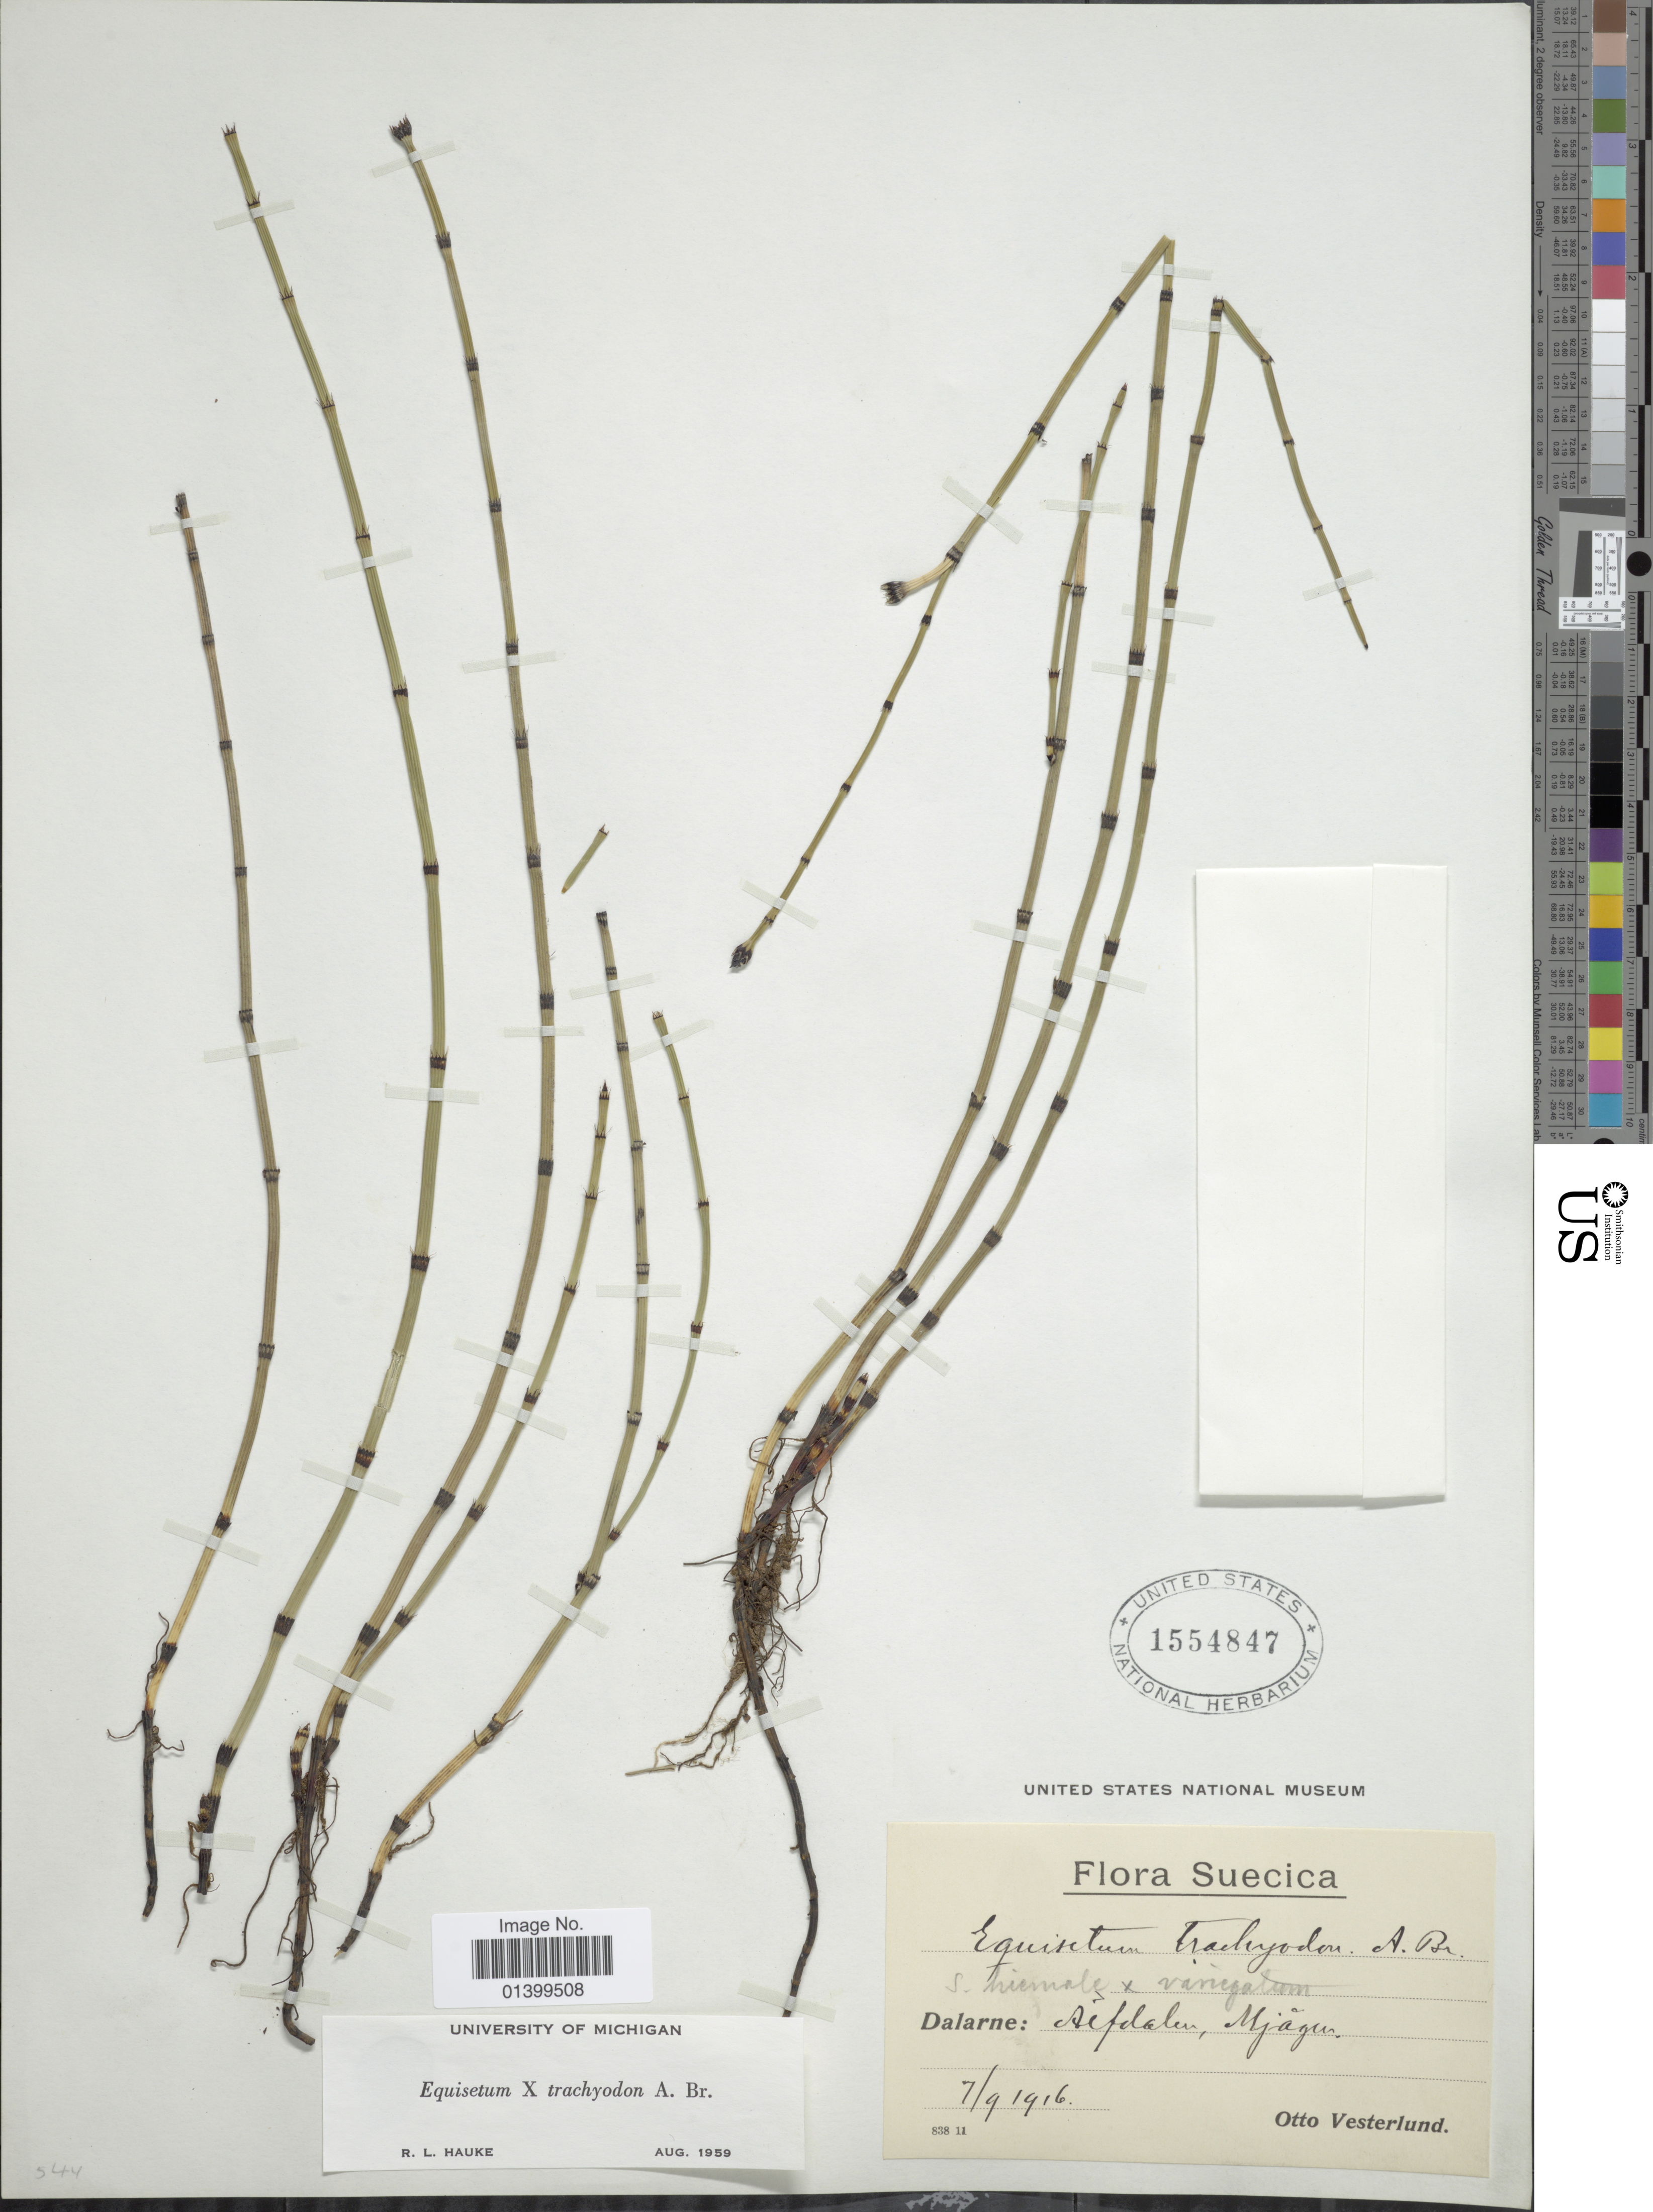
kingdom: Plantae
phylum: Tracheophyta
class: Polypodiopsida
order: Equisetales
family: Equisetaceae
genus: Equisetum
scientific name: Equisetum x trachyodon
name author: A. Braun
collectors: O. Vesterlund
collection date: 1916-09-07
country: Sweden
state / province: Dalarna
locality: Dalarne: Aefdalen, Mjågen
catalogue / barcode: US 1554847